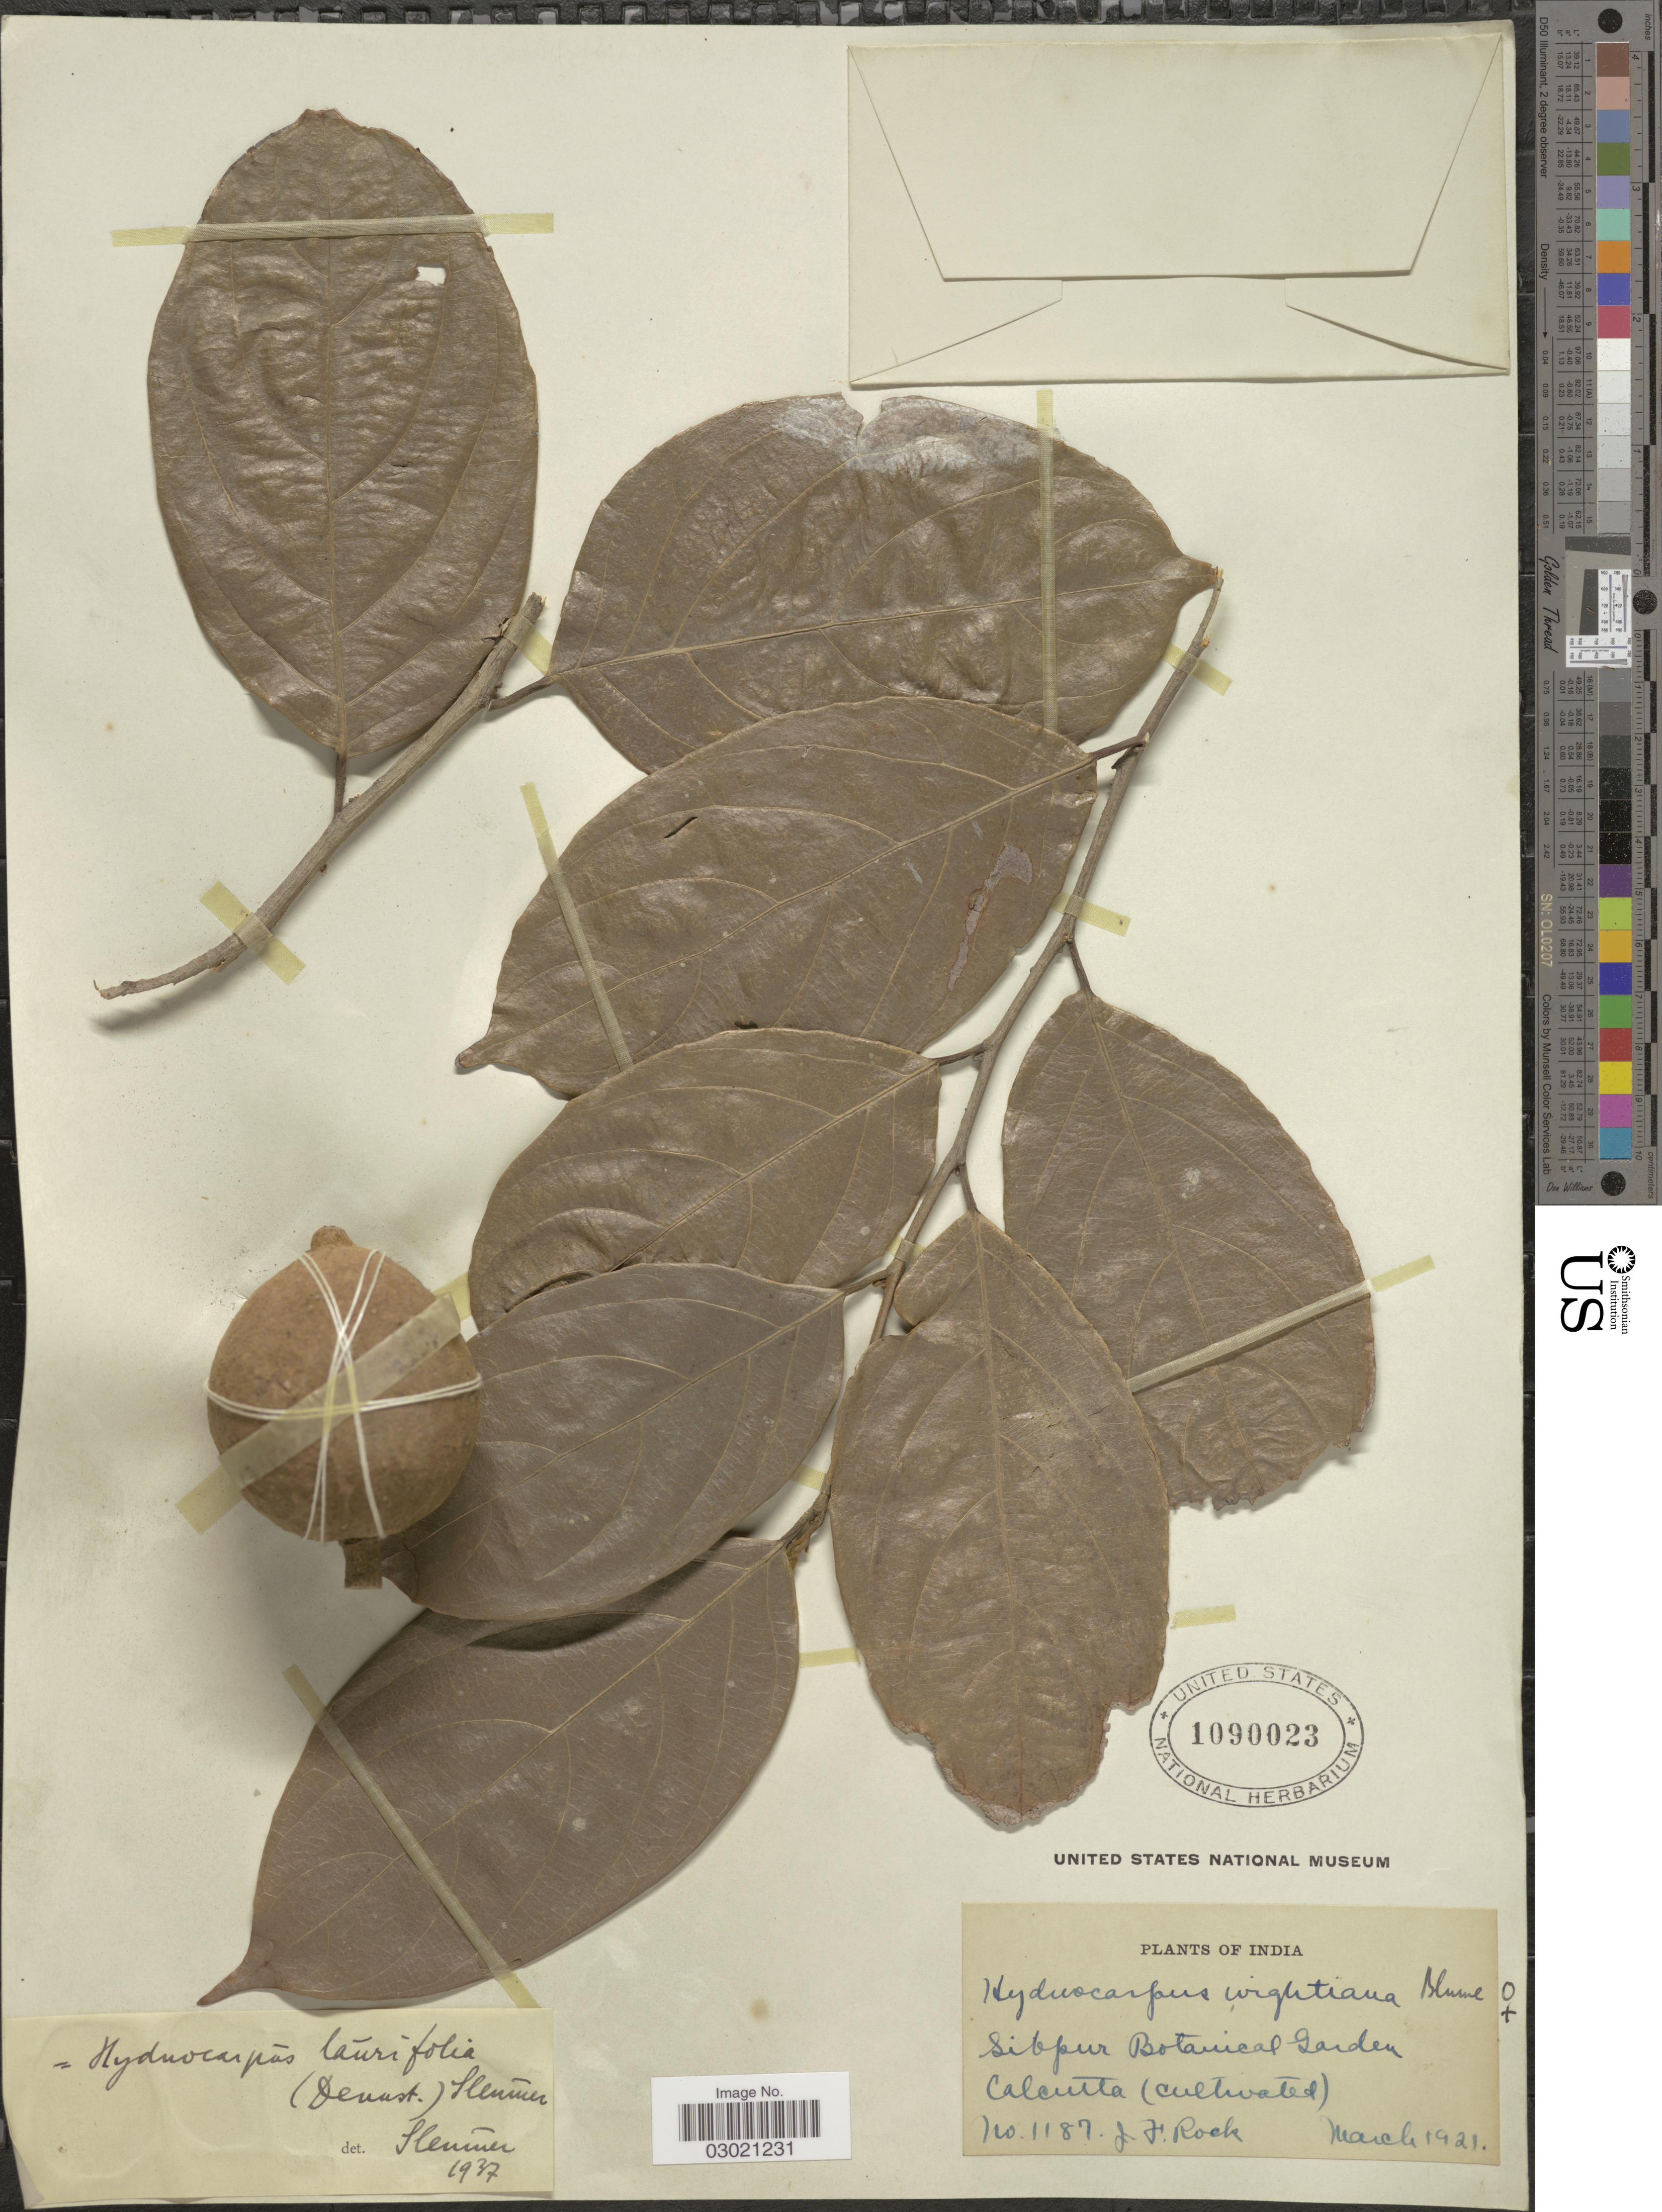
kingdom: Plantae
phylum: Tracheophyta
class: Magnoliopsida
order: Malpighiales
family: Achariaceae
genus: Hydnocarpus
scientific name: Hydnocarpus wightianus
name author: Blume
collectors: J. Rock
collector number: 1187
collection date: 1921-03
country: India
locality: Sibpur Botanical Garden, Calcutta.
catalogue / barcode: US 1090023